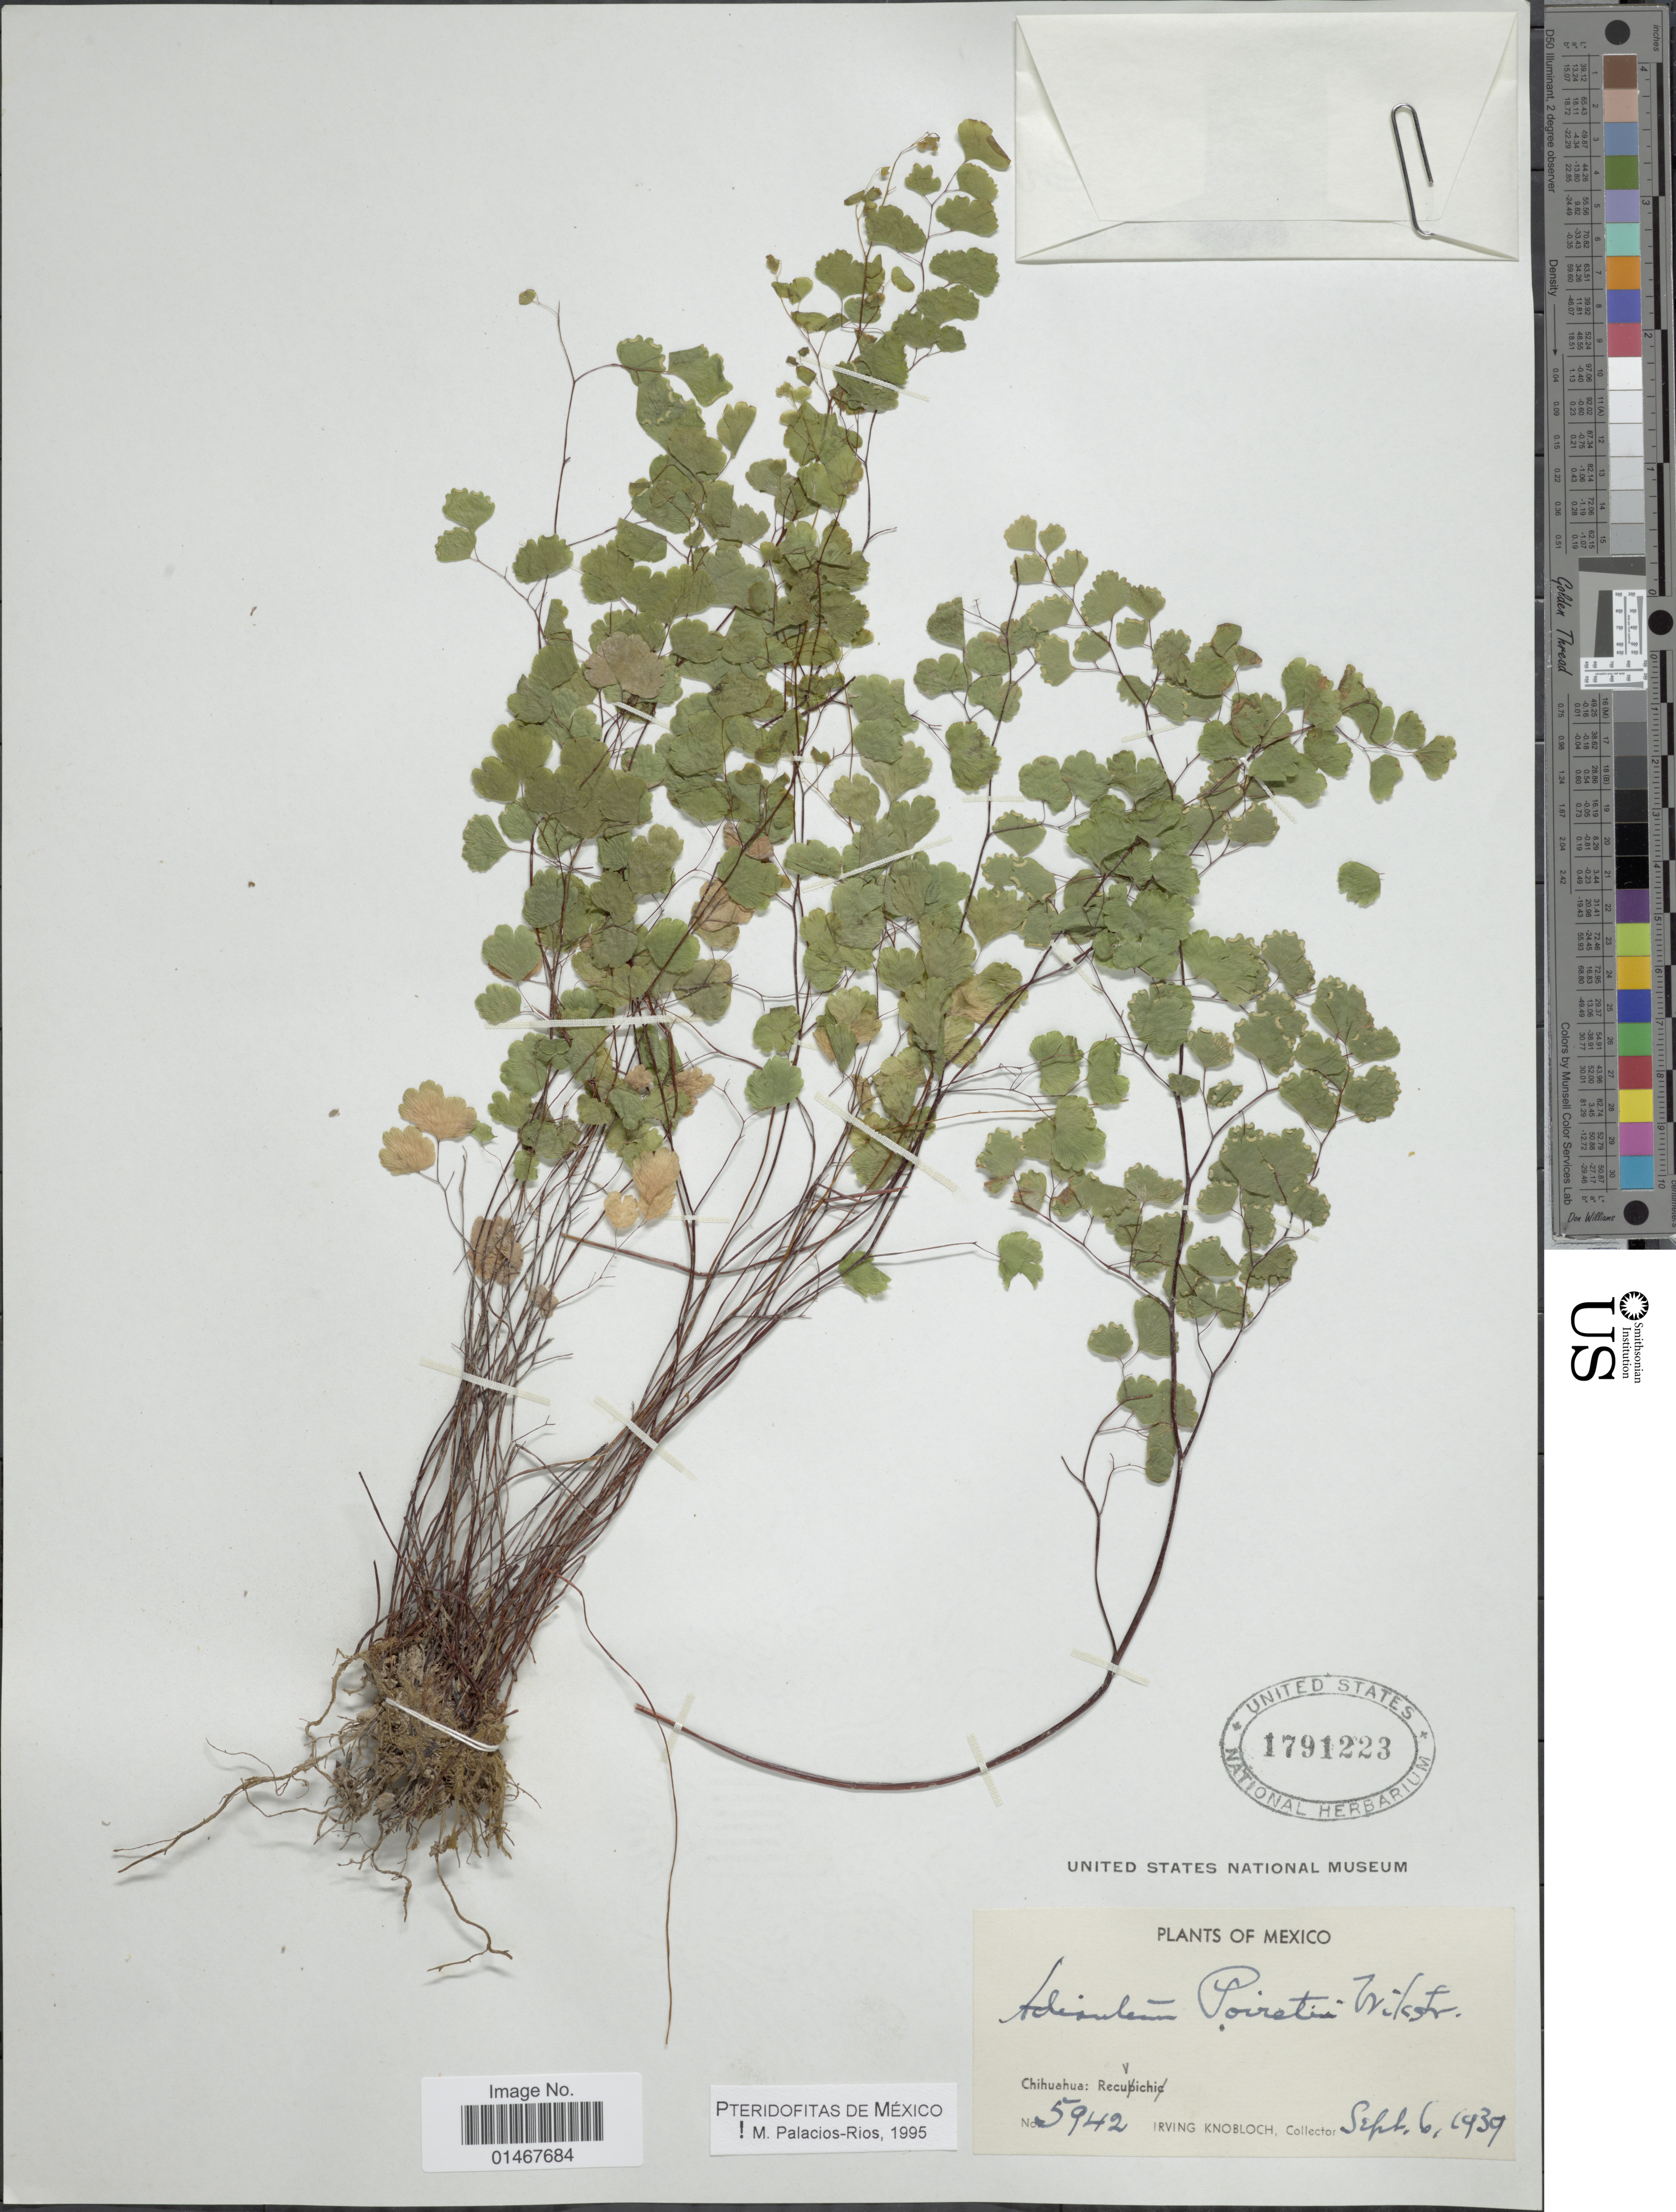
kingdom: Plantae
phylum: Tracheophyta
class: Polypodiopsida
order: Polypodiales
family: Pteridaceae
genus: Adiantum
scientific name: Adiantum poiretii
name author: Wikstr.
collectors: I. W. Knobloch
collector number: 5942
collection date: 1939-09-06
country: Mexico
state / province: Chihuahua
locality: Recuvichi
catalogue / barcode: US 1791223